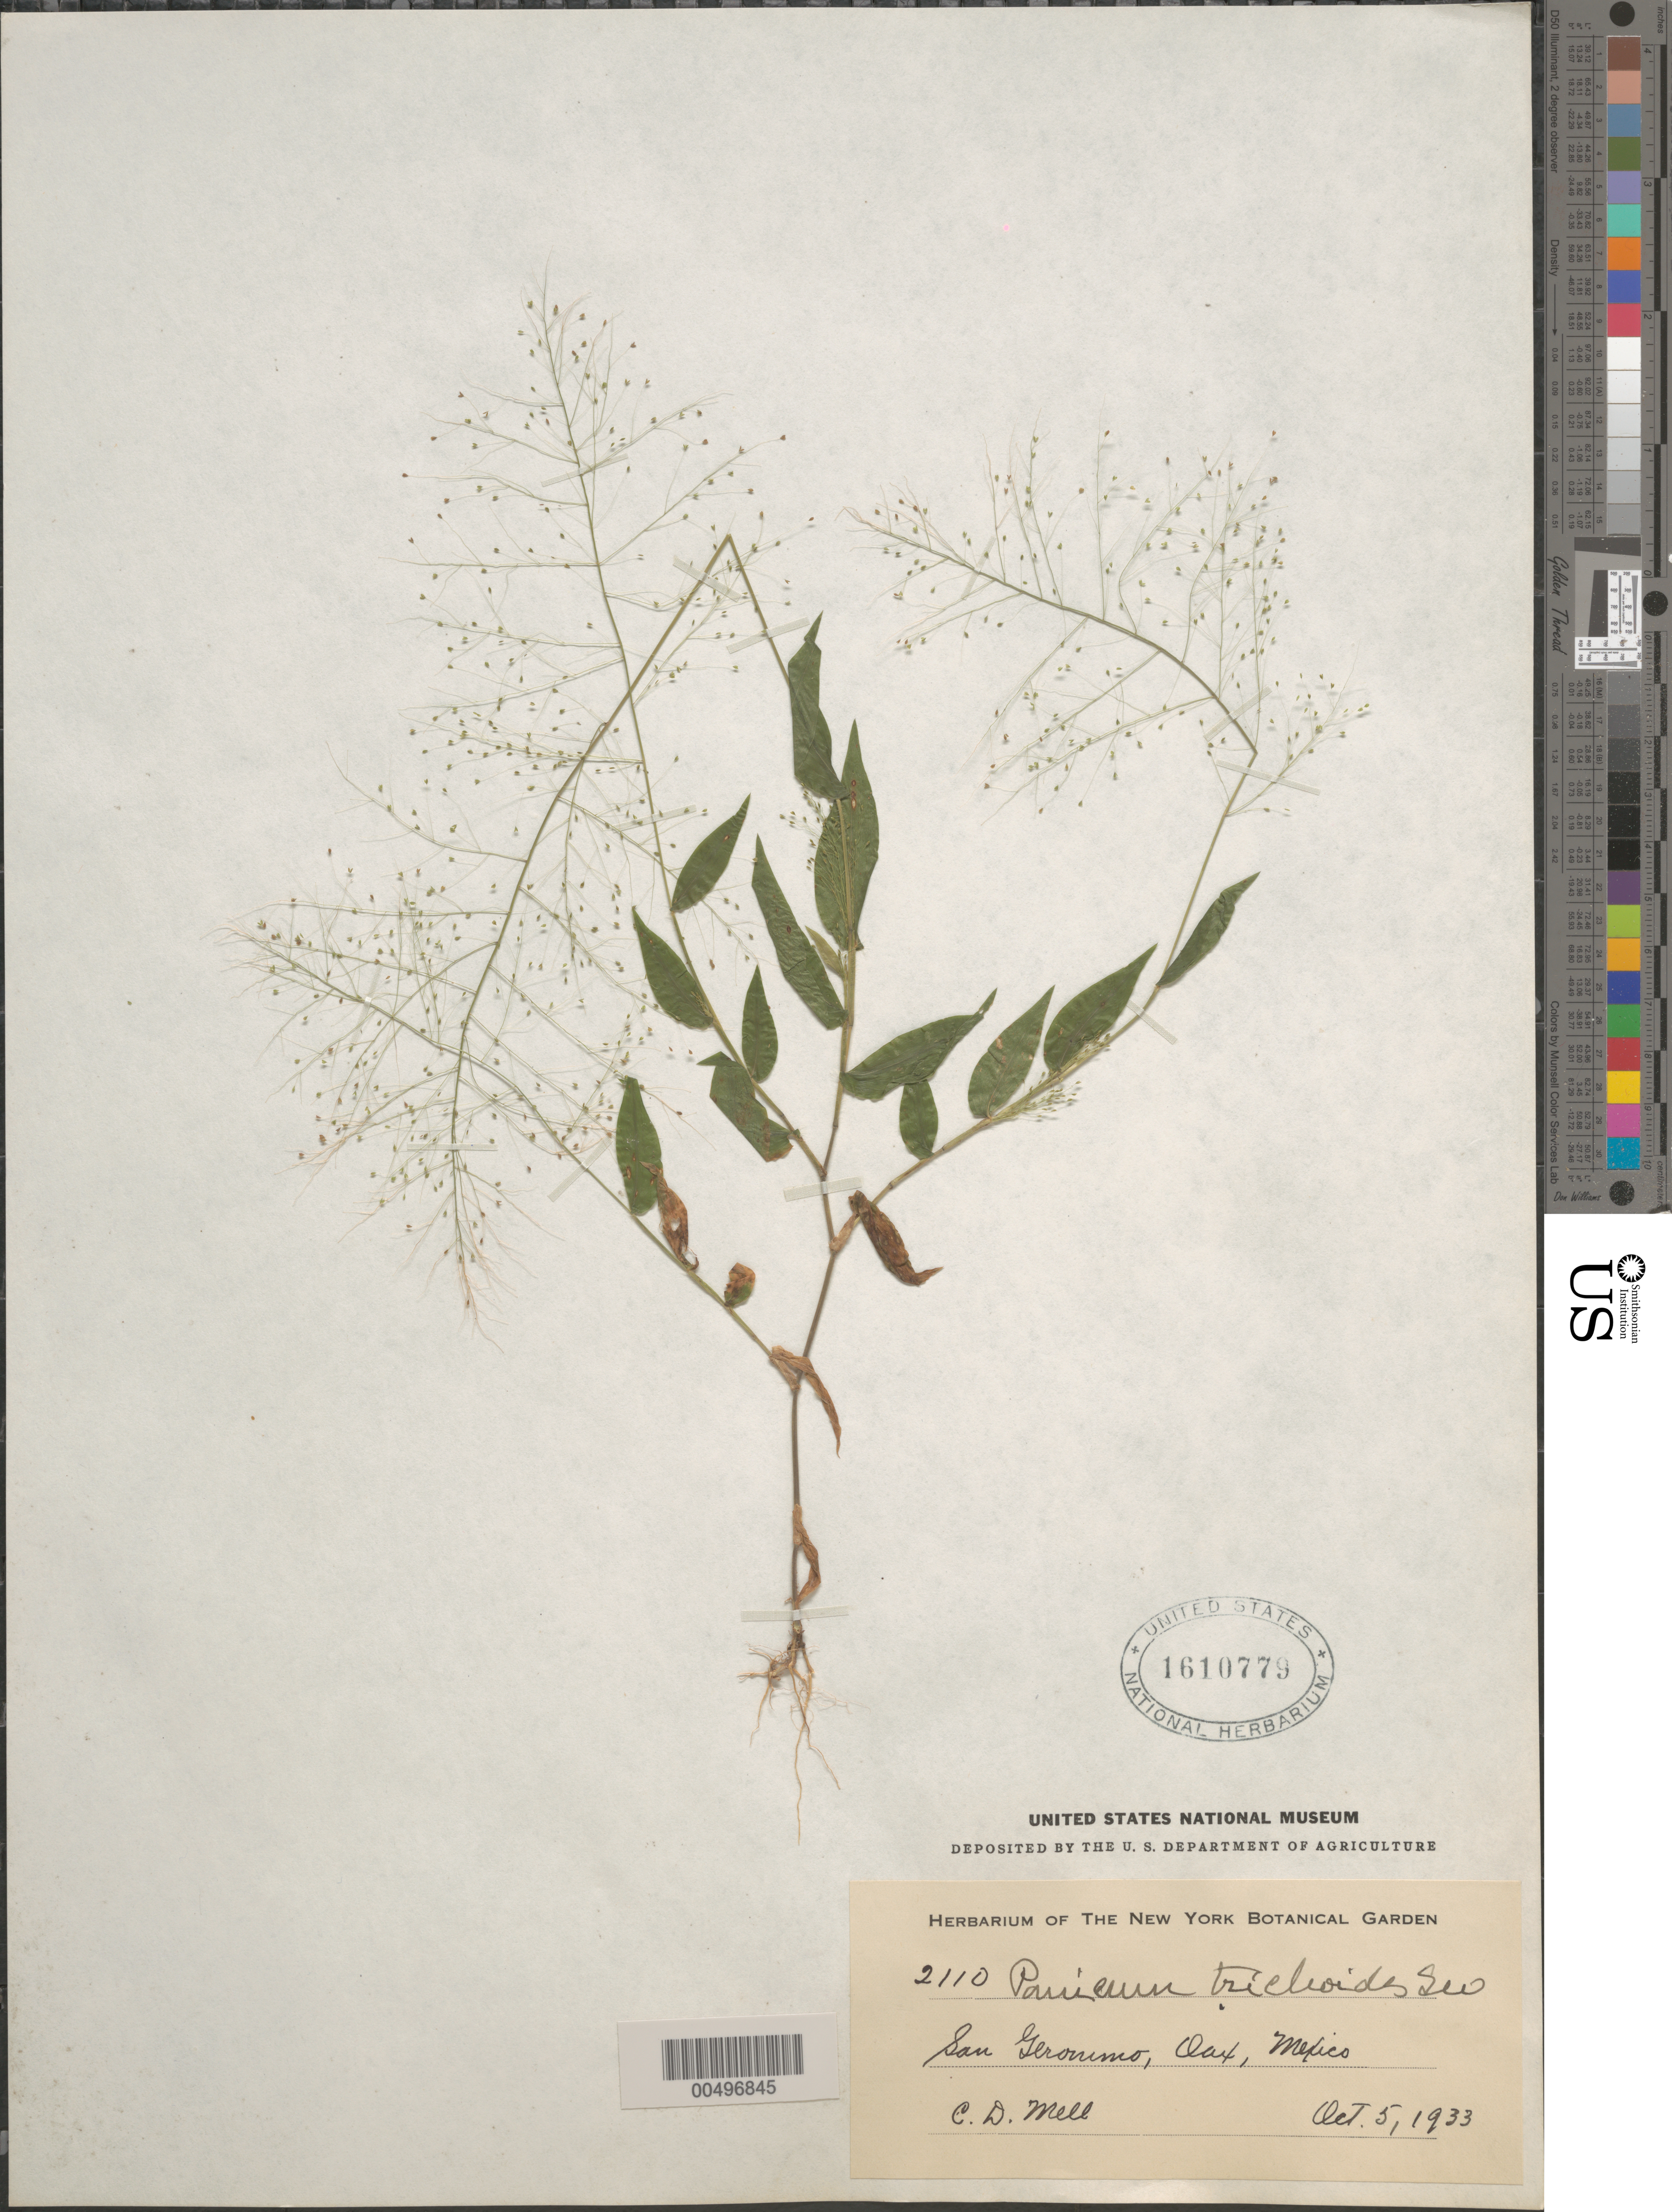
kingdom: Plantae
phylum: Tracheophyta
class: Liliopsida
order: Poales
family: Poaceae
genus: Panicum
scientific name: Panicum trichoides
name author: Sw.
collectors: C. D. Mell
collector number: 2110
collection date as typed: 5 Oct 1933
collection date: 1933-10-05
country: Mexico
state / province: Oaxaca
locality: San Geronimo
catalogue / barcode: US 1610779